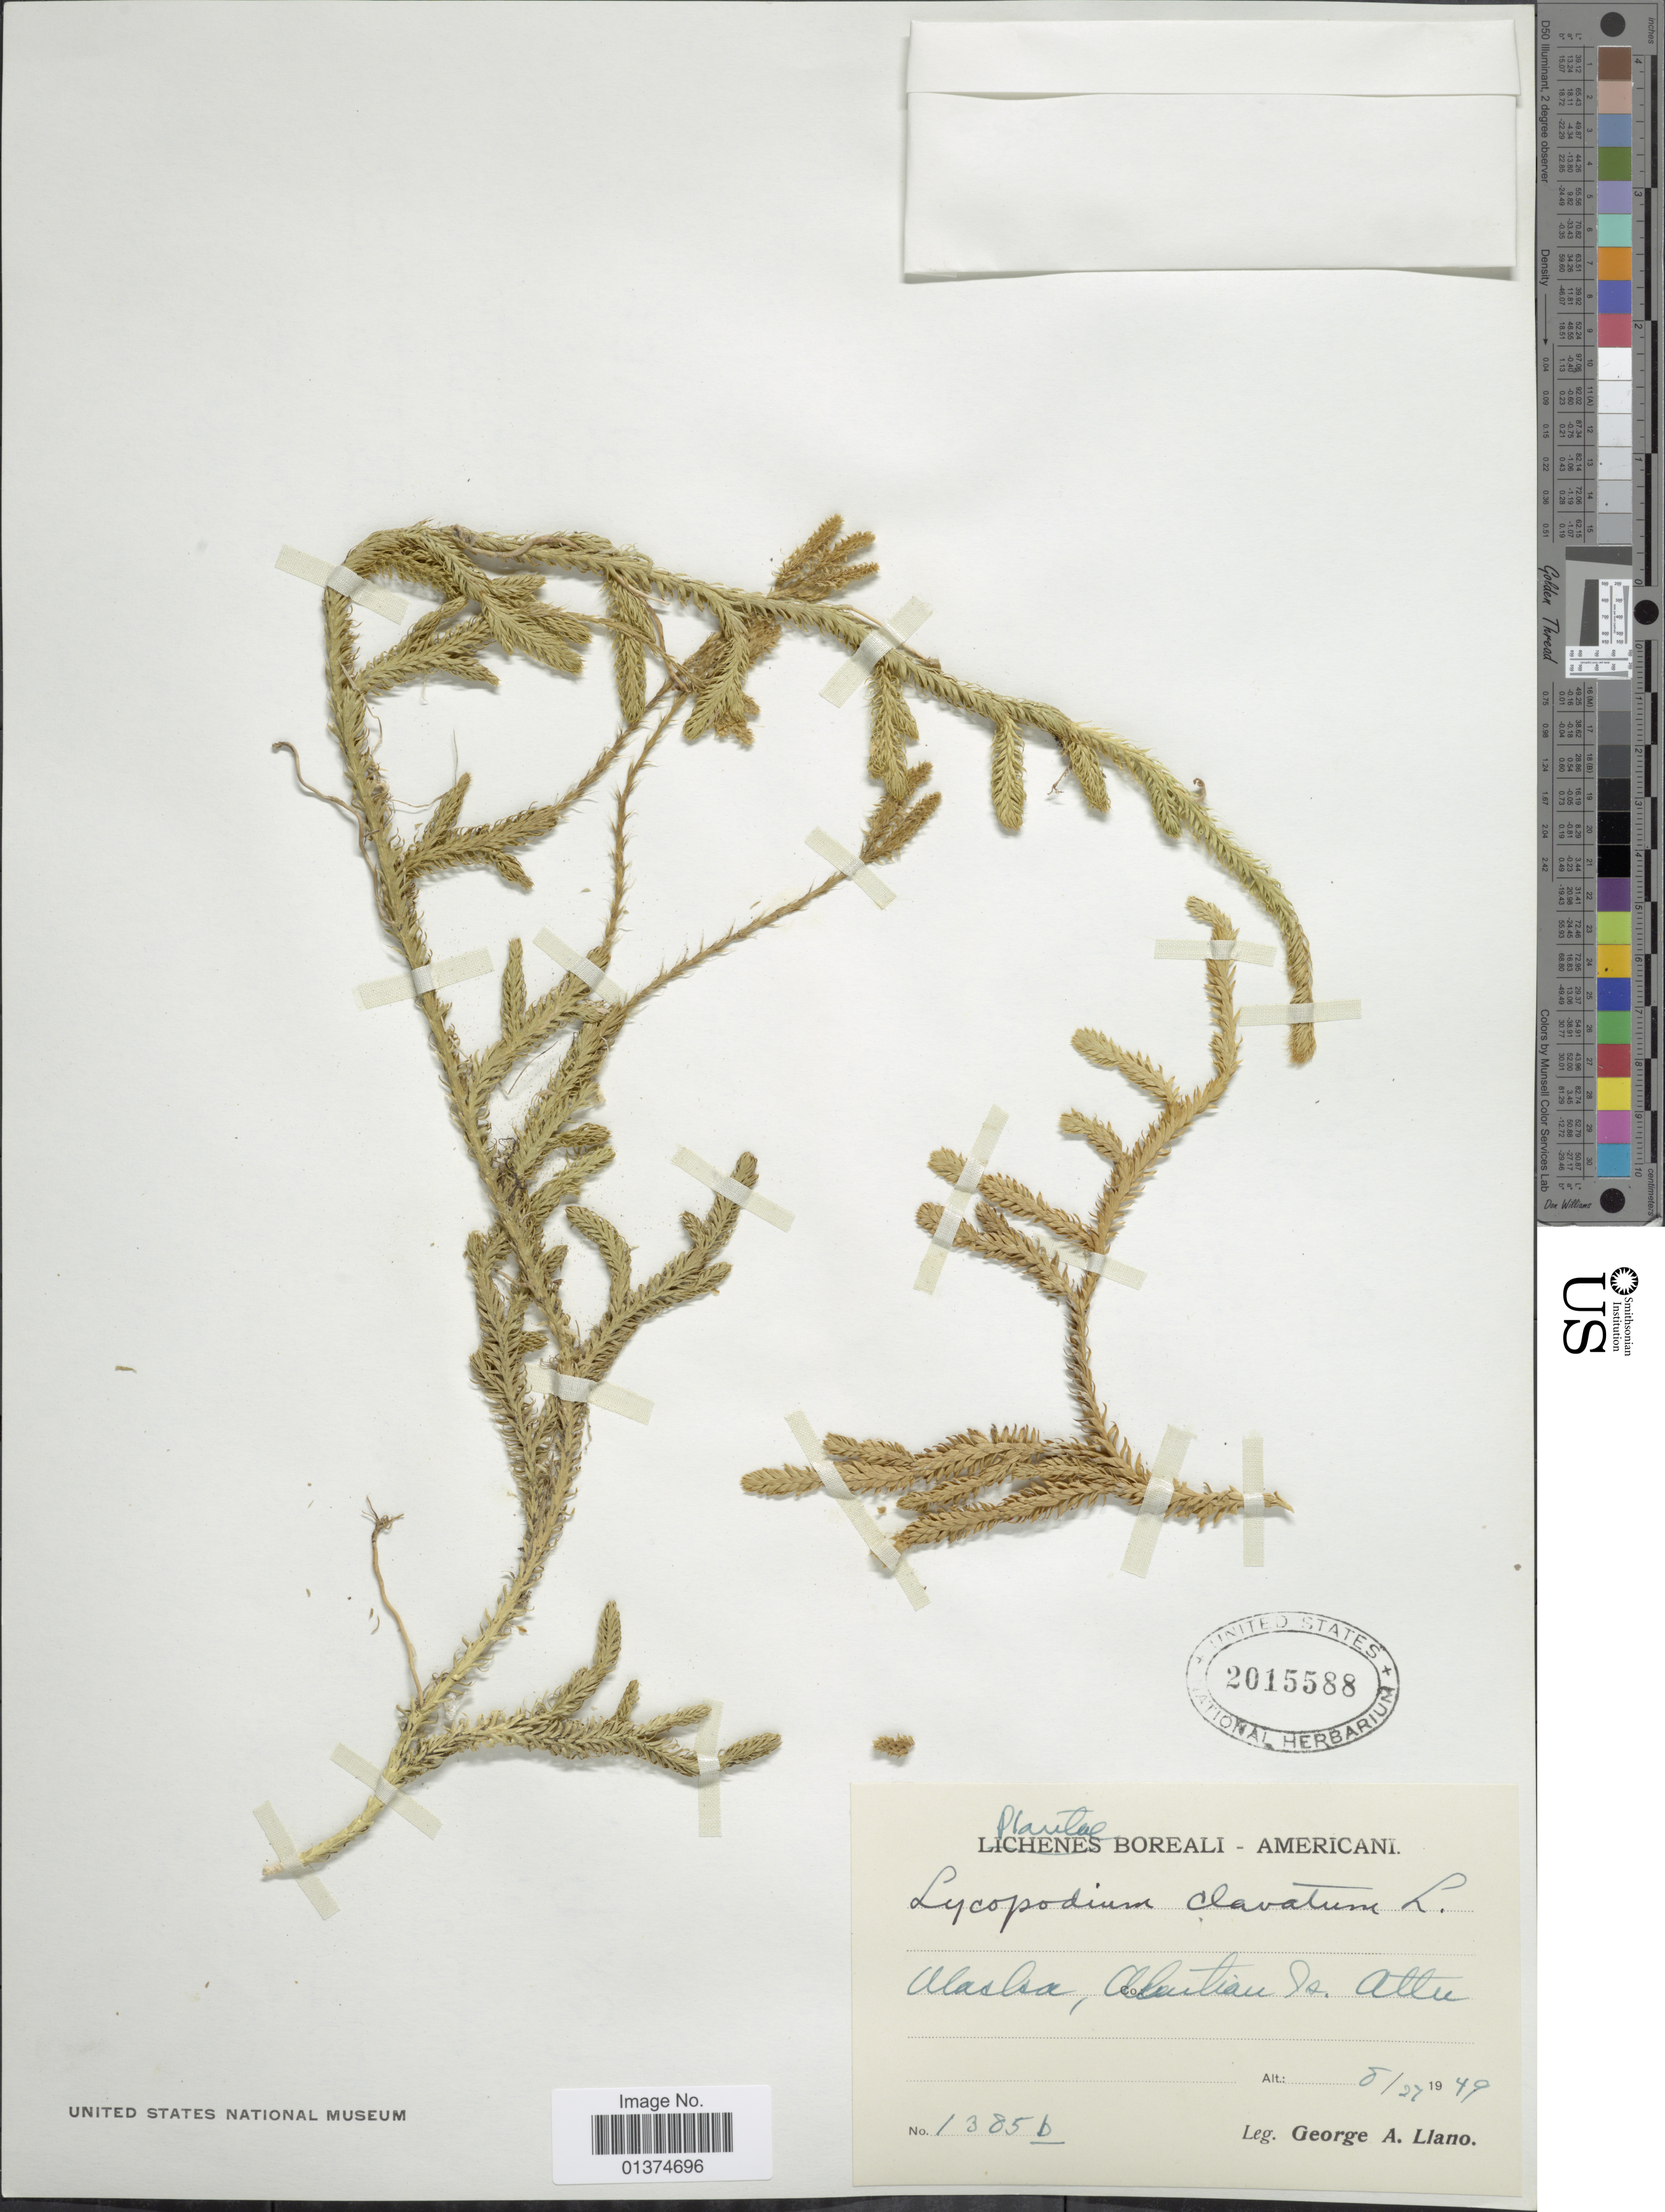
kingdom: Plantae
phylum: Tracheophyta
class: Lycopodiopsida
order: Lycopodiales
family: Lycopodiaceae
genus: Lycopodium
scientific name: Lycopodium clavatum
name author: L.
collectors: G. Llano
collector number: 1385b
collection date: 1949-08-27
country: United States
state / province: Alaska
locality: Aleutian Is. Attu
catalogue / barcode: US 2015588